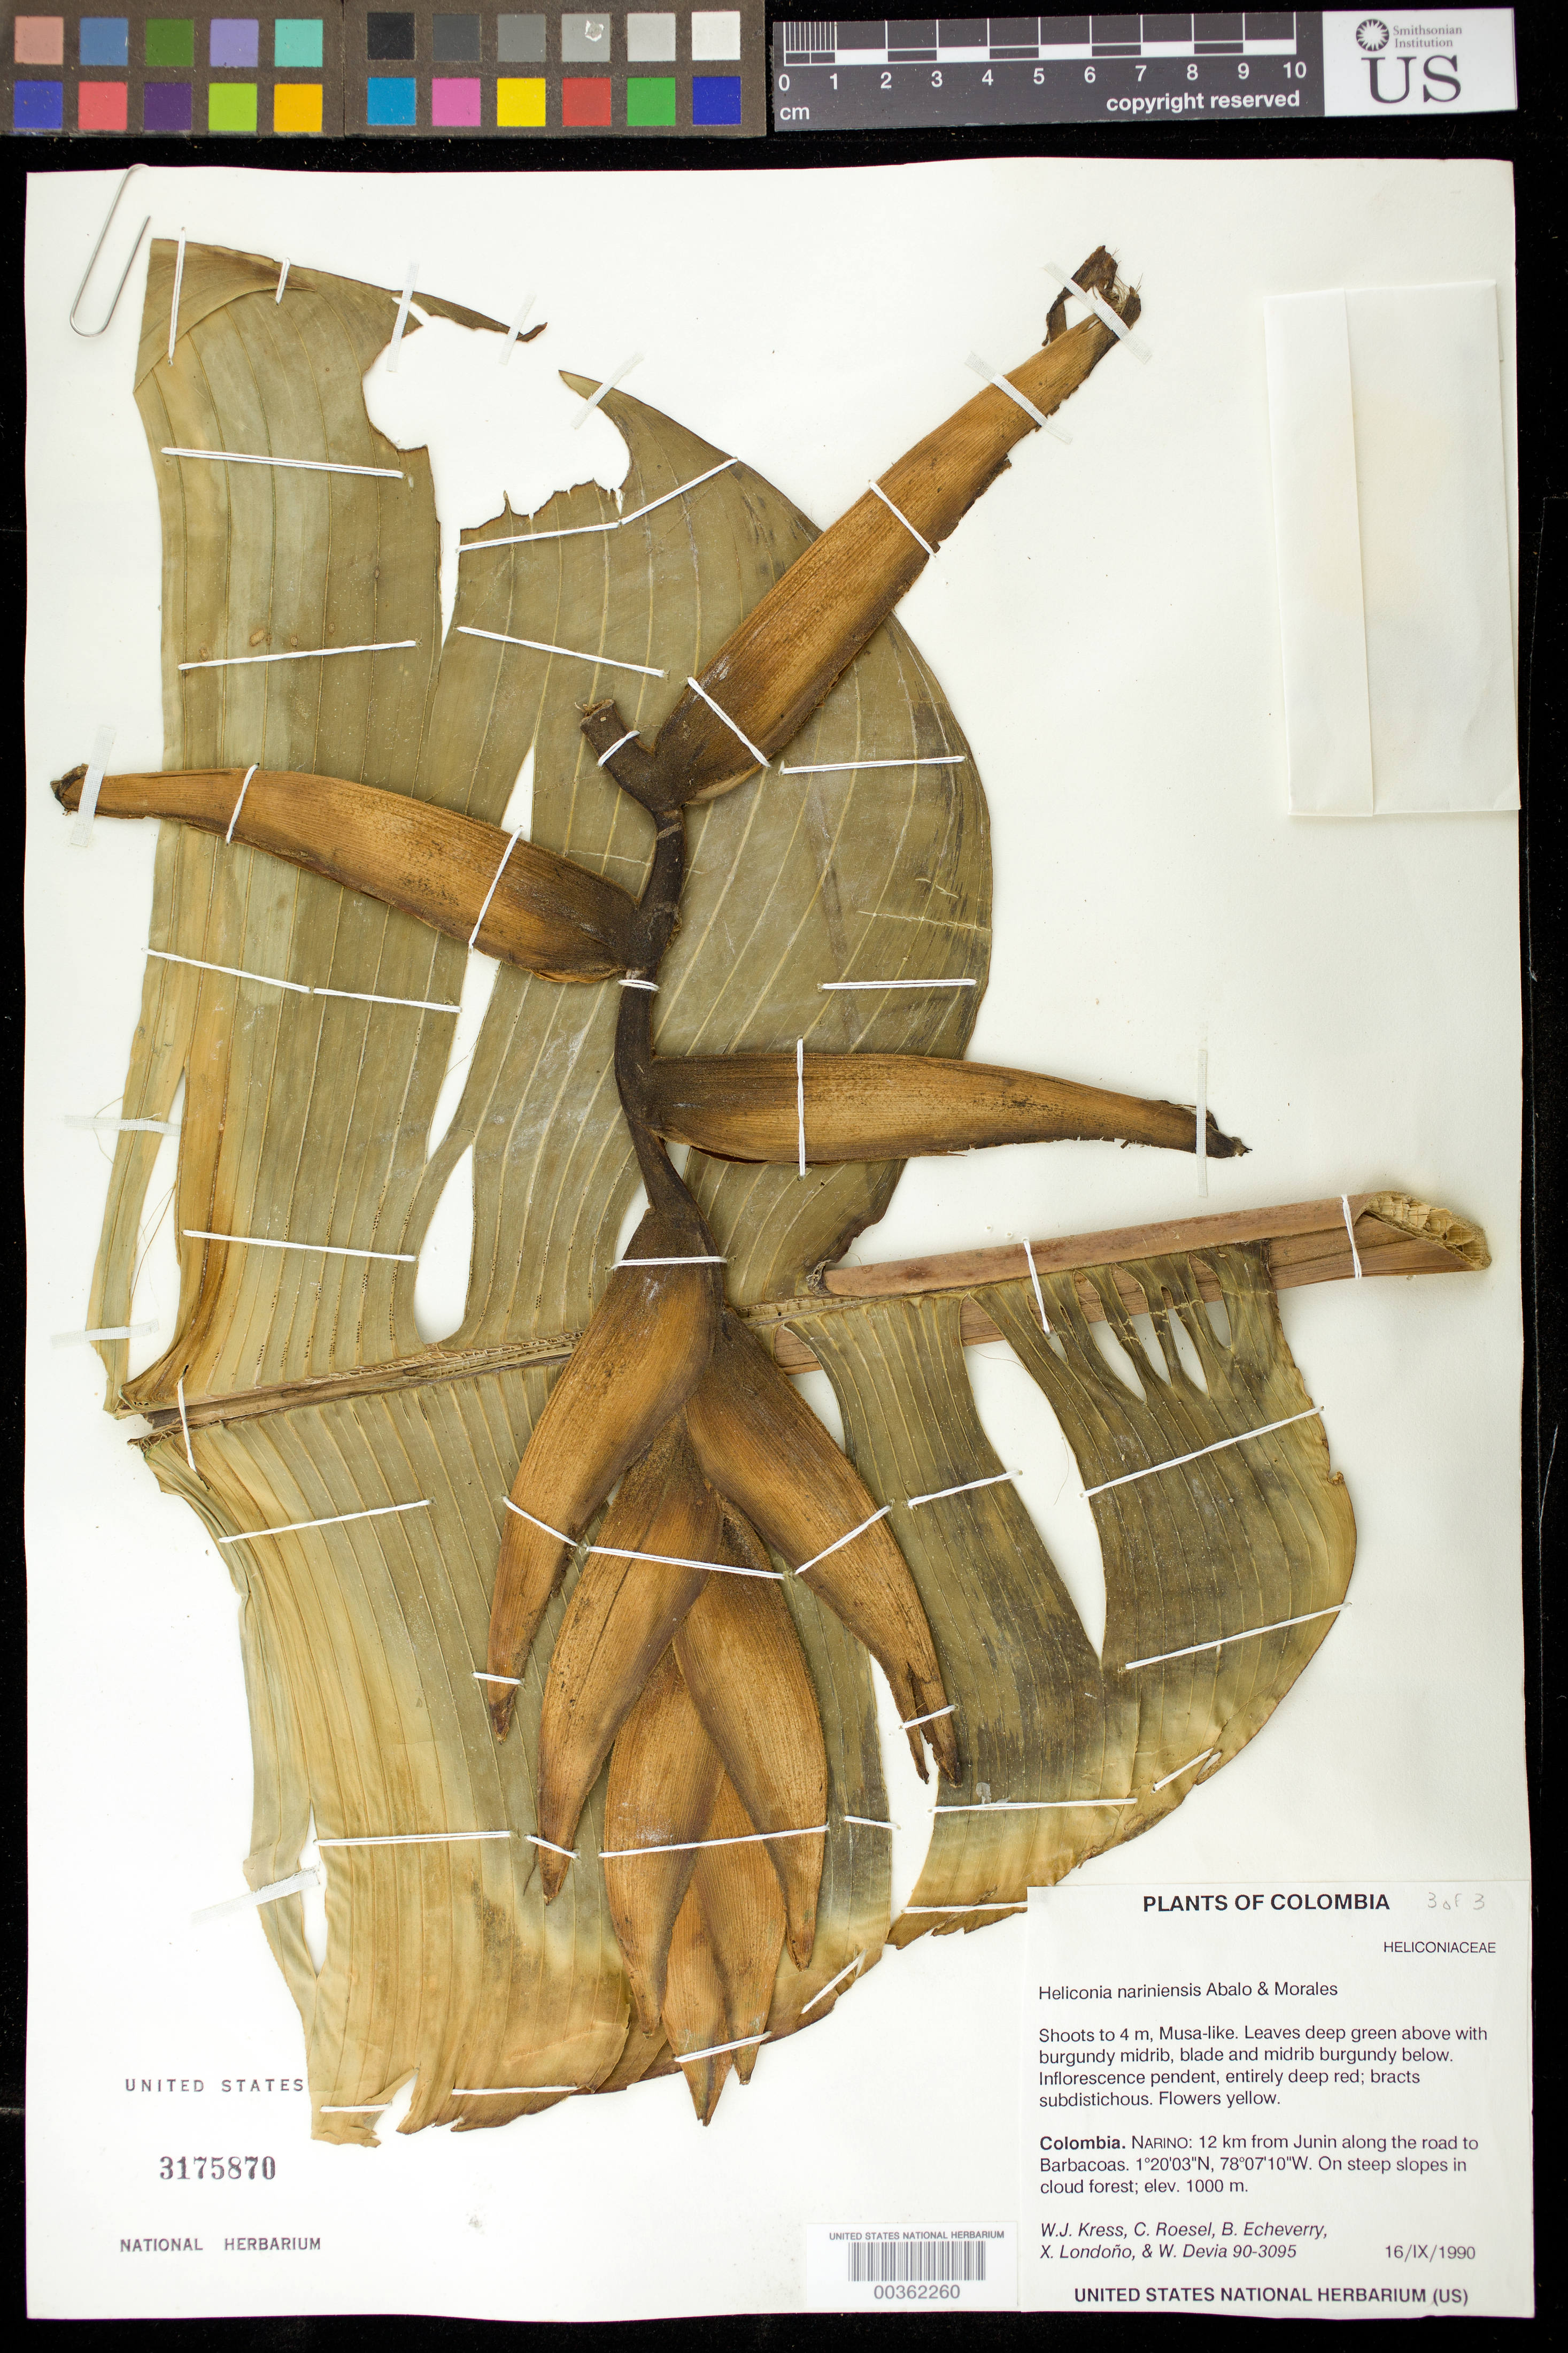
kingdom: Plantae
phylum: Tracheophyta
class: Liliopsida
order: Zingiberales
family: Heliconiaceae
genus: Heliconia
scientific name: Heliconia nariniensis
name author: Abalo & G. Morales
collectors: W. J. Kress, C. S. Roesel, B. Echeverry, X. Londoño & W. Devia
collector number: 90-3095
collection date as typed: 16 Sep 1990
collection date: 1990-09-16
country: Colombia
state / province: Nariño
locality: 12 km from Junin along road to Barbacoas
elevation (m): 1000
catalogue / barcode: US 3175870